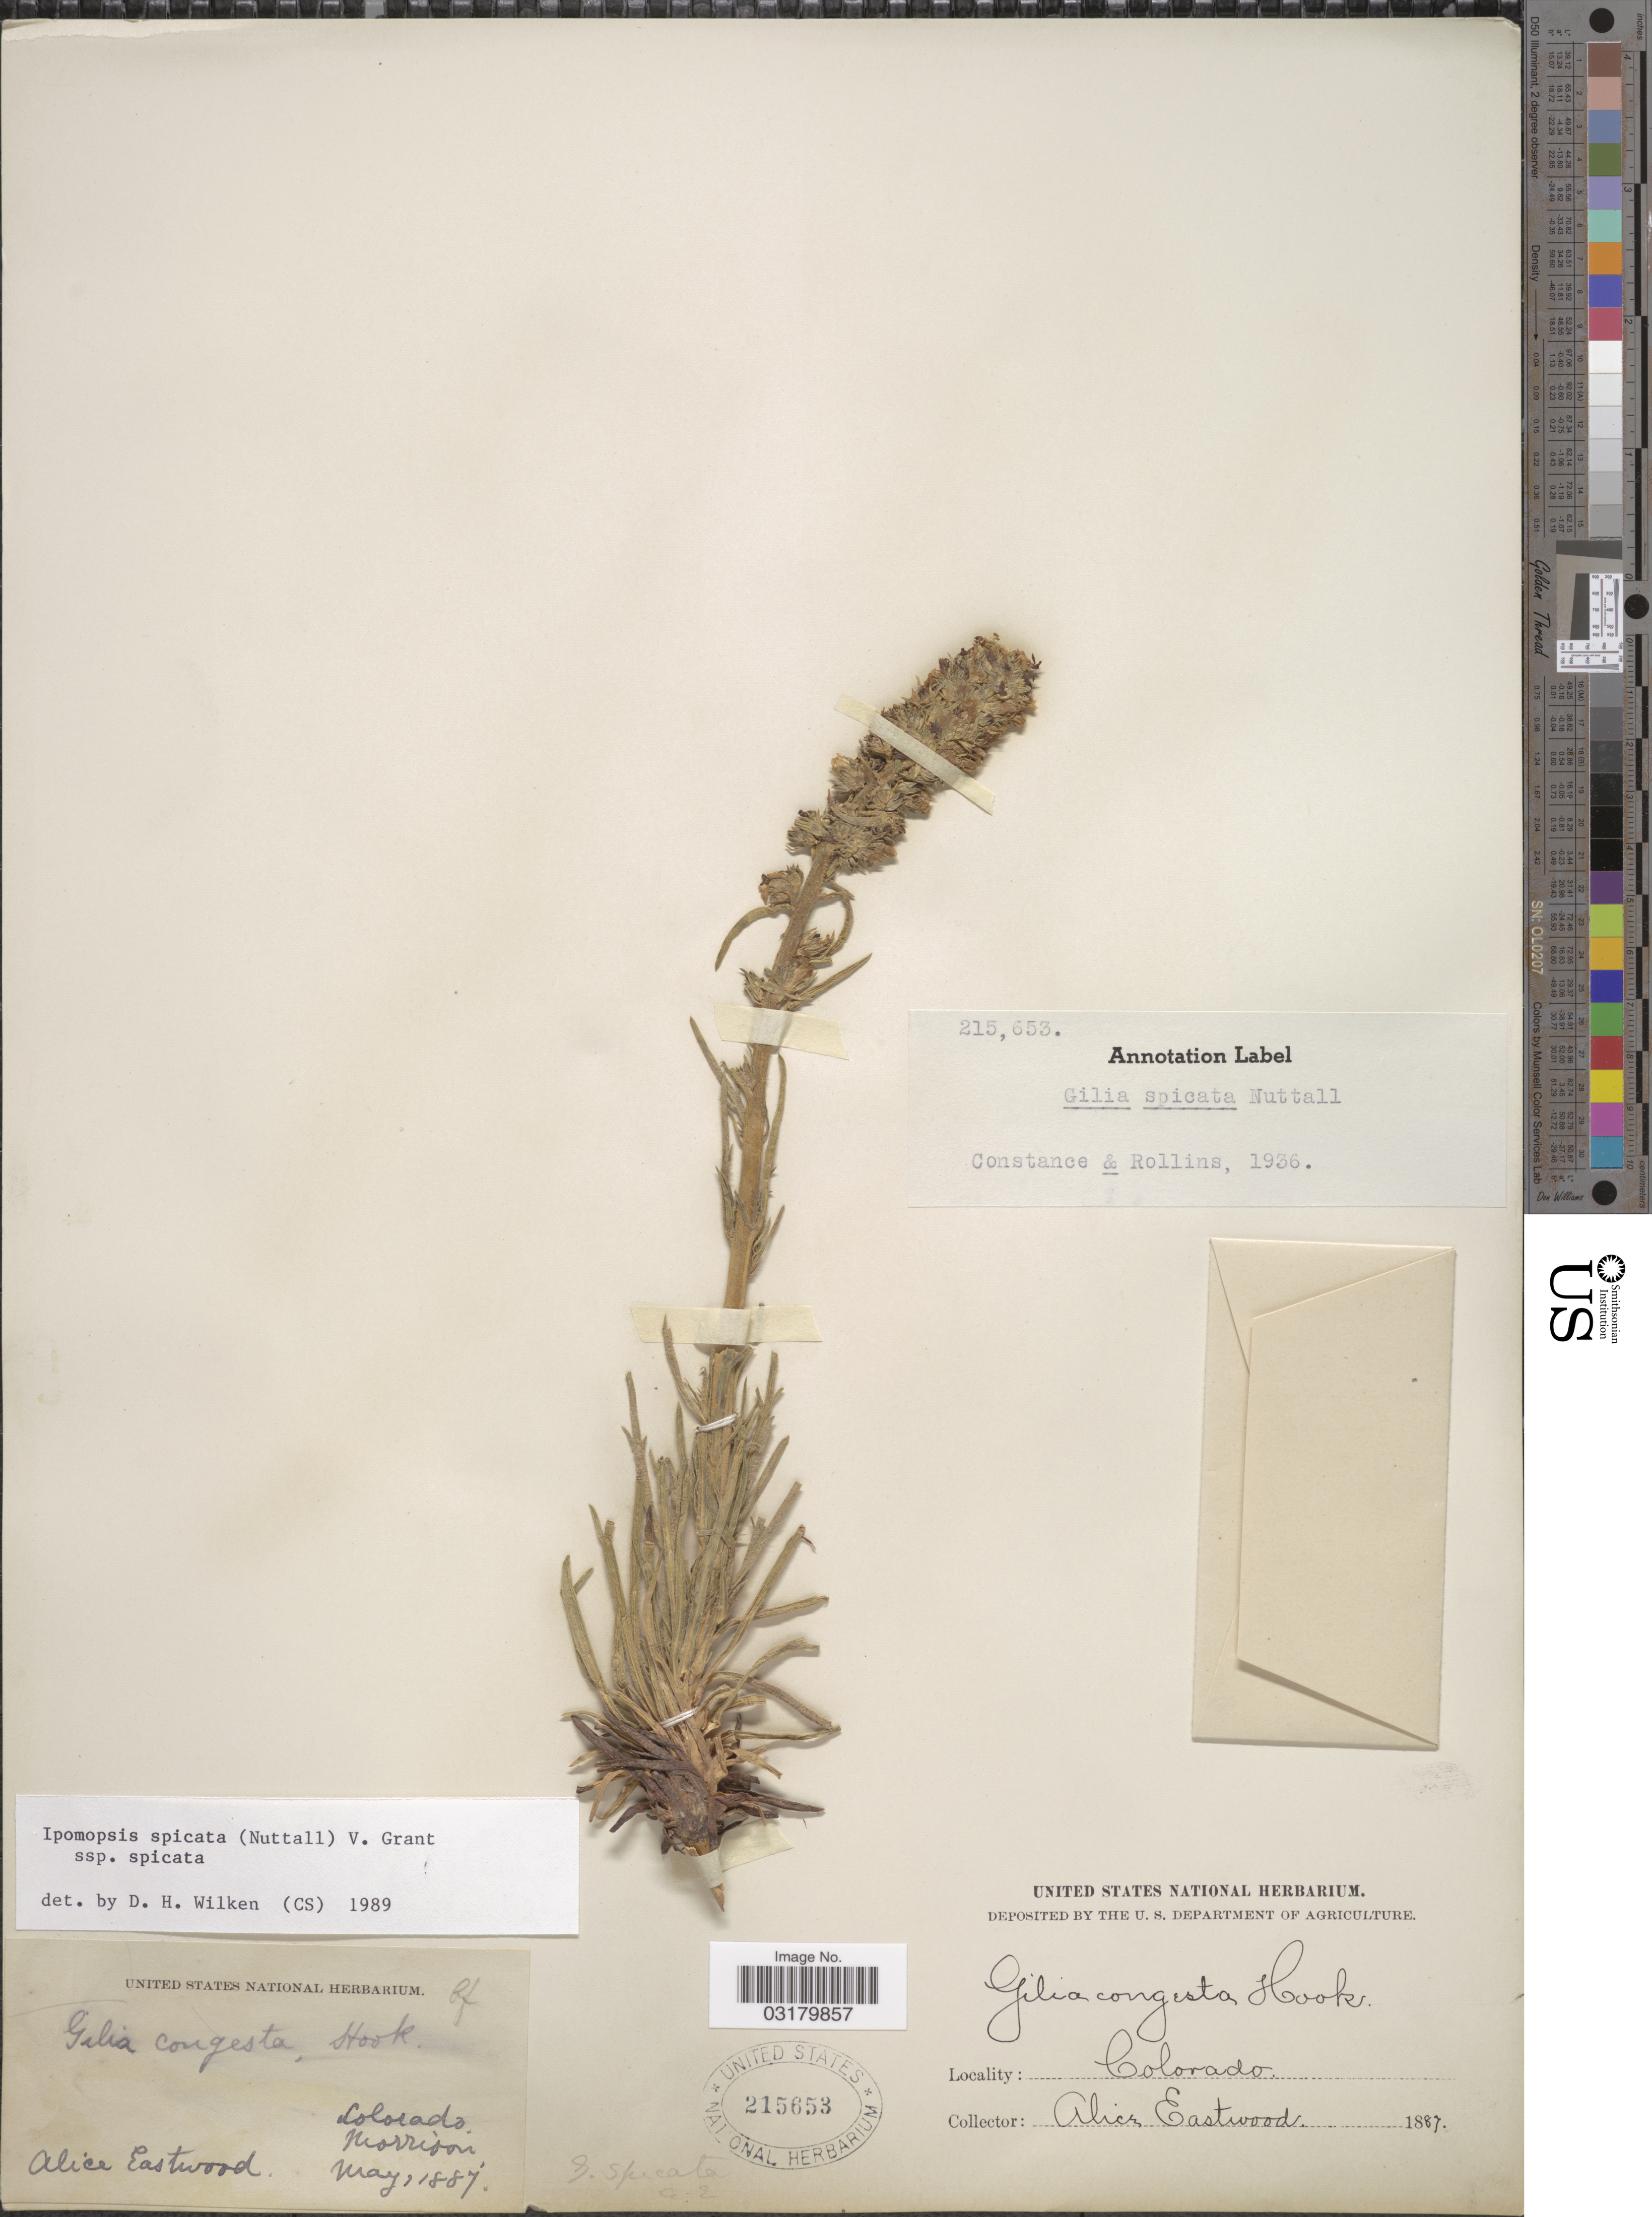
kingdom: Plantae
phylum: Tracheophyta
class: Magnoliopsida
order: Ericales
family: Polemoniaceae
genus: Ipomopsis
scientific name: Ipomopsis spicata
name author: (Nutt.) V.E. Grant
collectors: A. Eastwood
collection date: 1887-05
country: United States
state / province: Colorado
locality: Morrison.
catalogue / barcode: US 215653